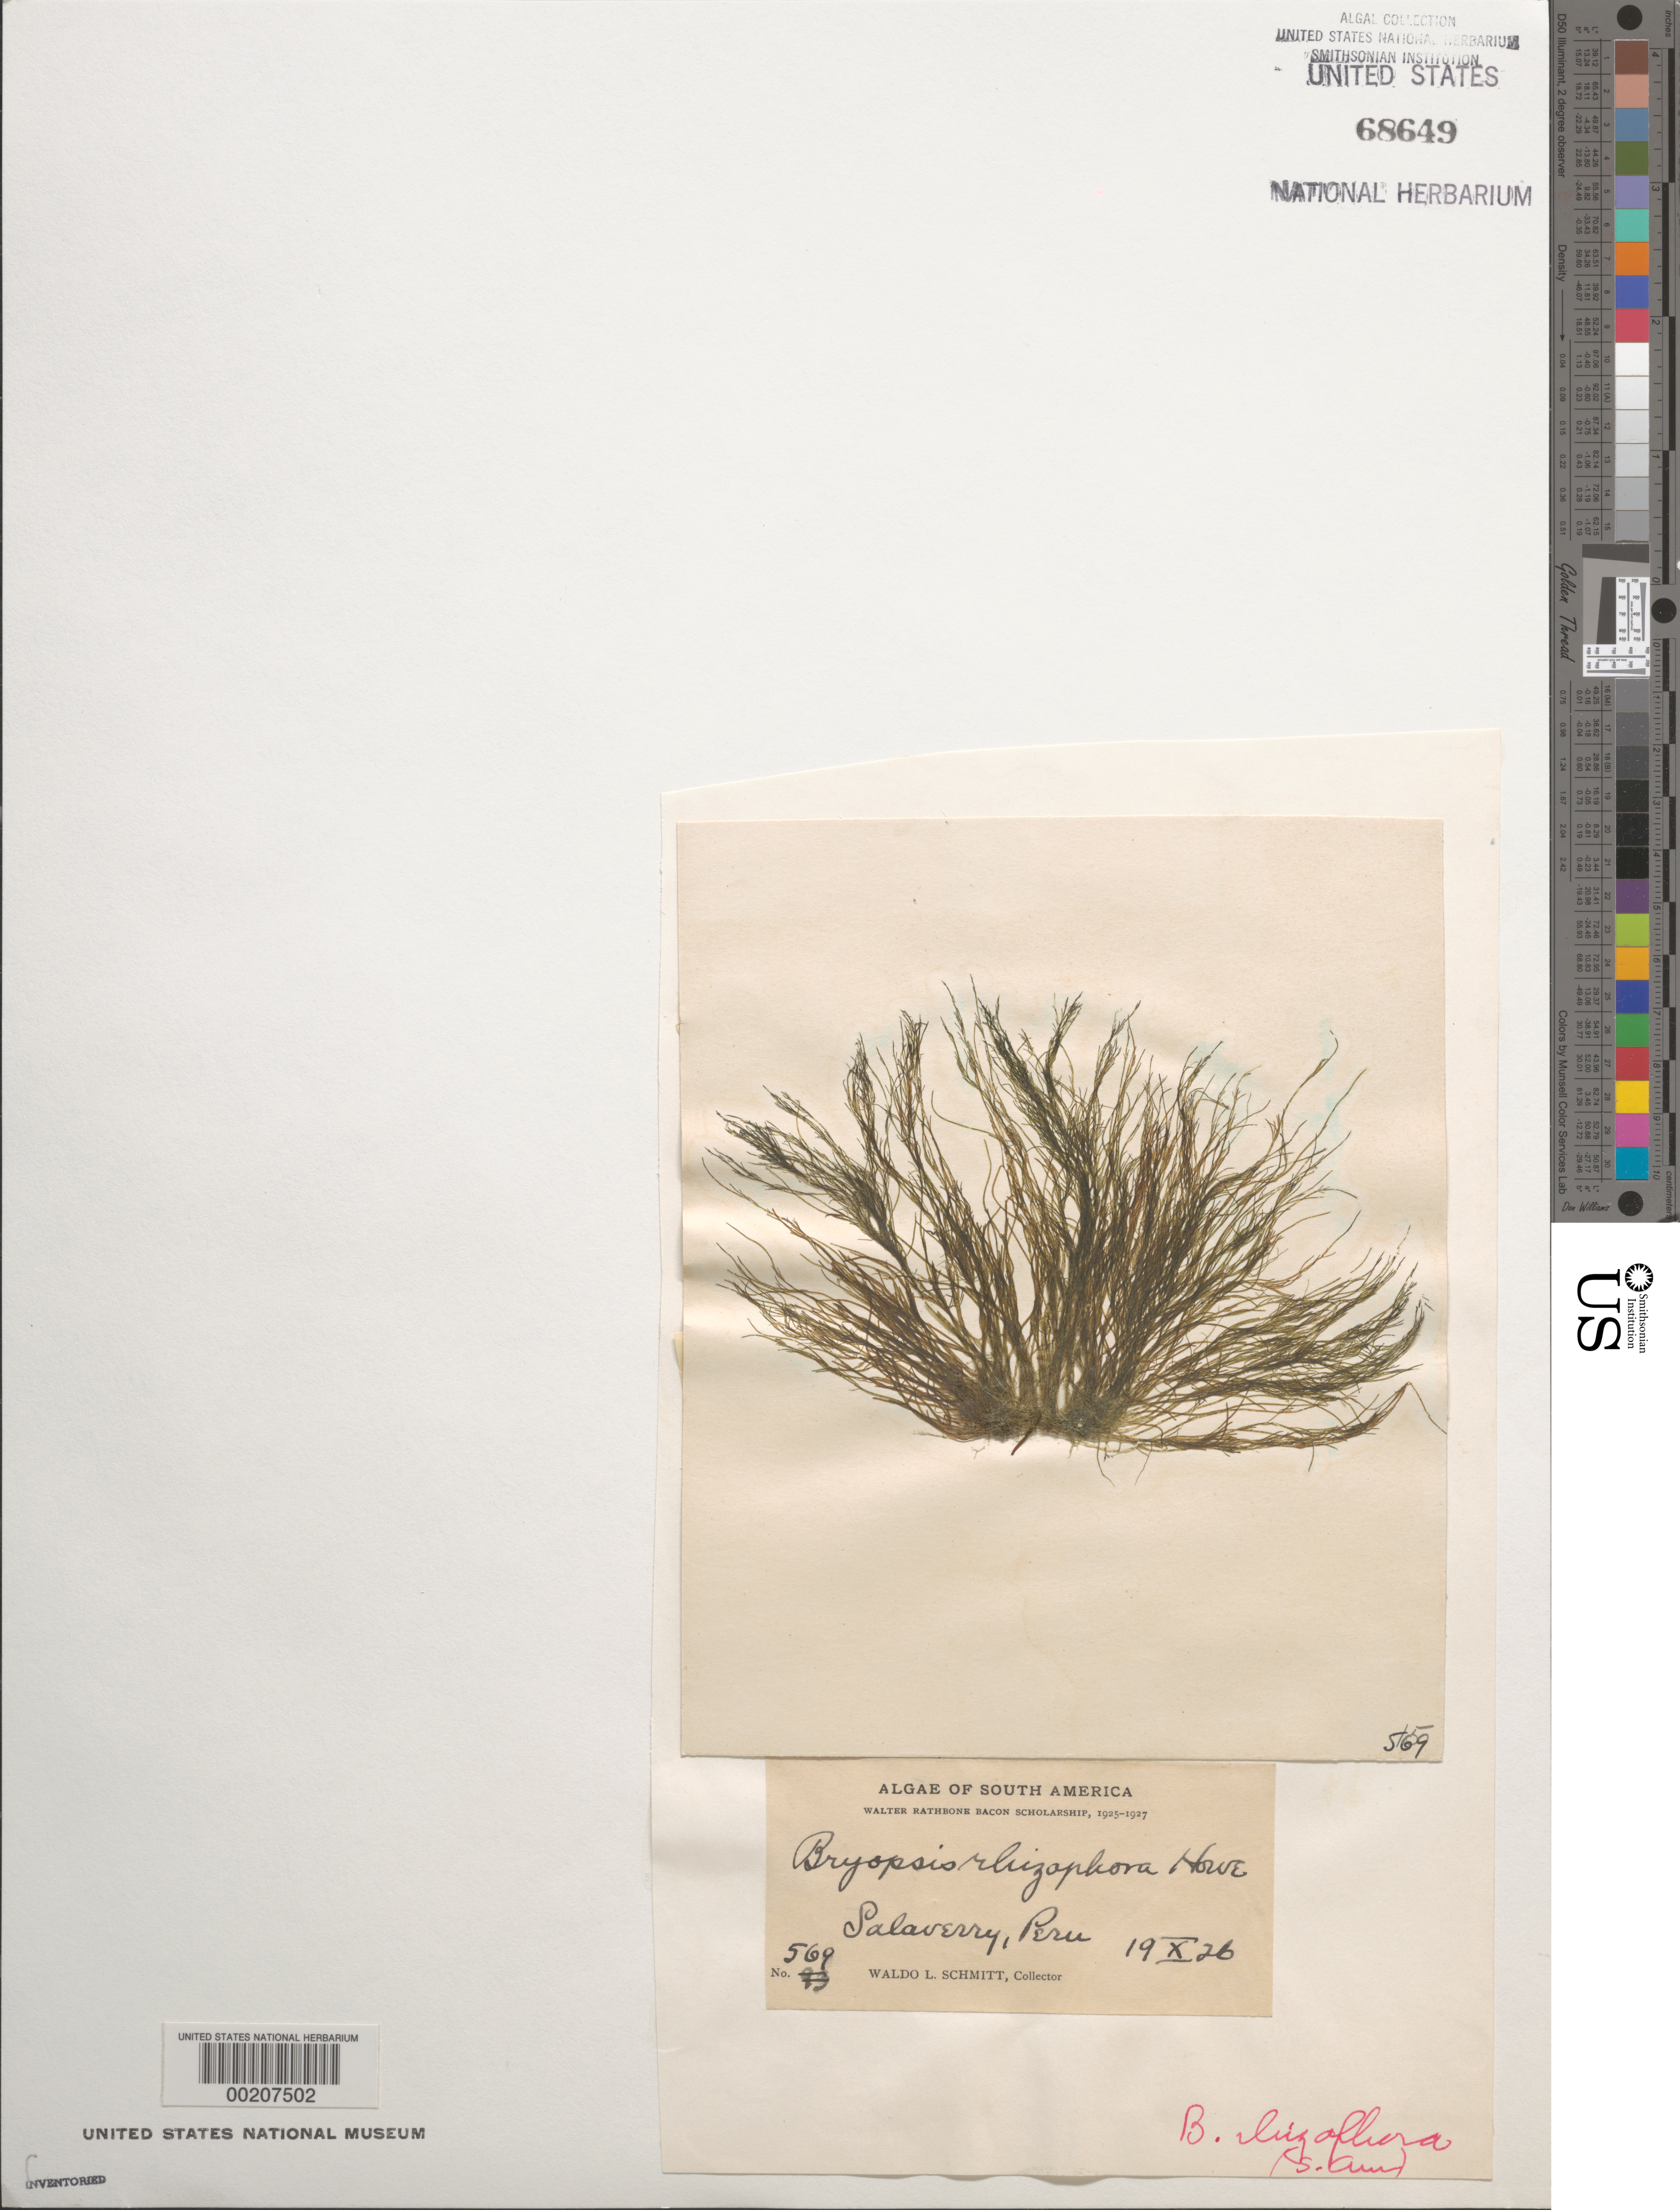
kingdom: Plantae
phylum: Chlorophyta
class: Ulvophyceae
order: Bryopsidales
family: Bryopsidaceae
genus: Bryopsis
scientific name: Bryopsis rhizophora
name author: M. Howe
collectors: W. L. Schmitt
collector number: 569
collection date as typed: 19 Oct 1926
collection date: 1926-10-19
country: Peru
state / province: La Libertad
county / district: Trujillo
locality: Salaverry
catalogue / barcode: US 68649